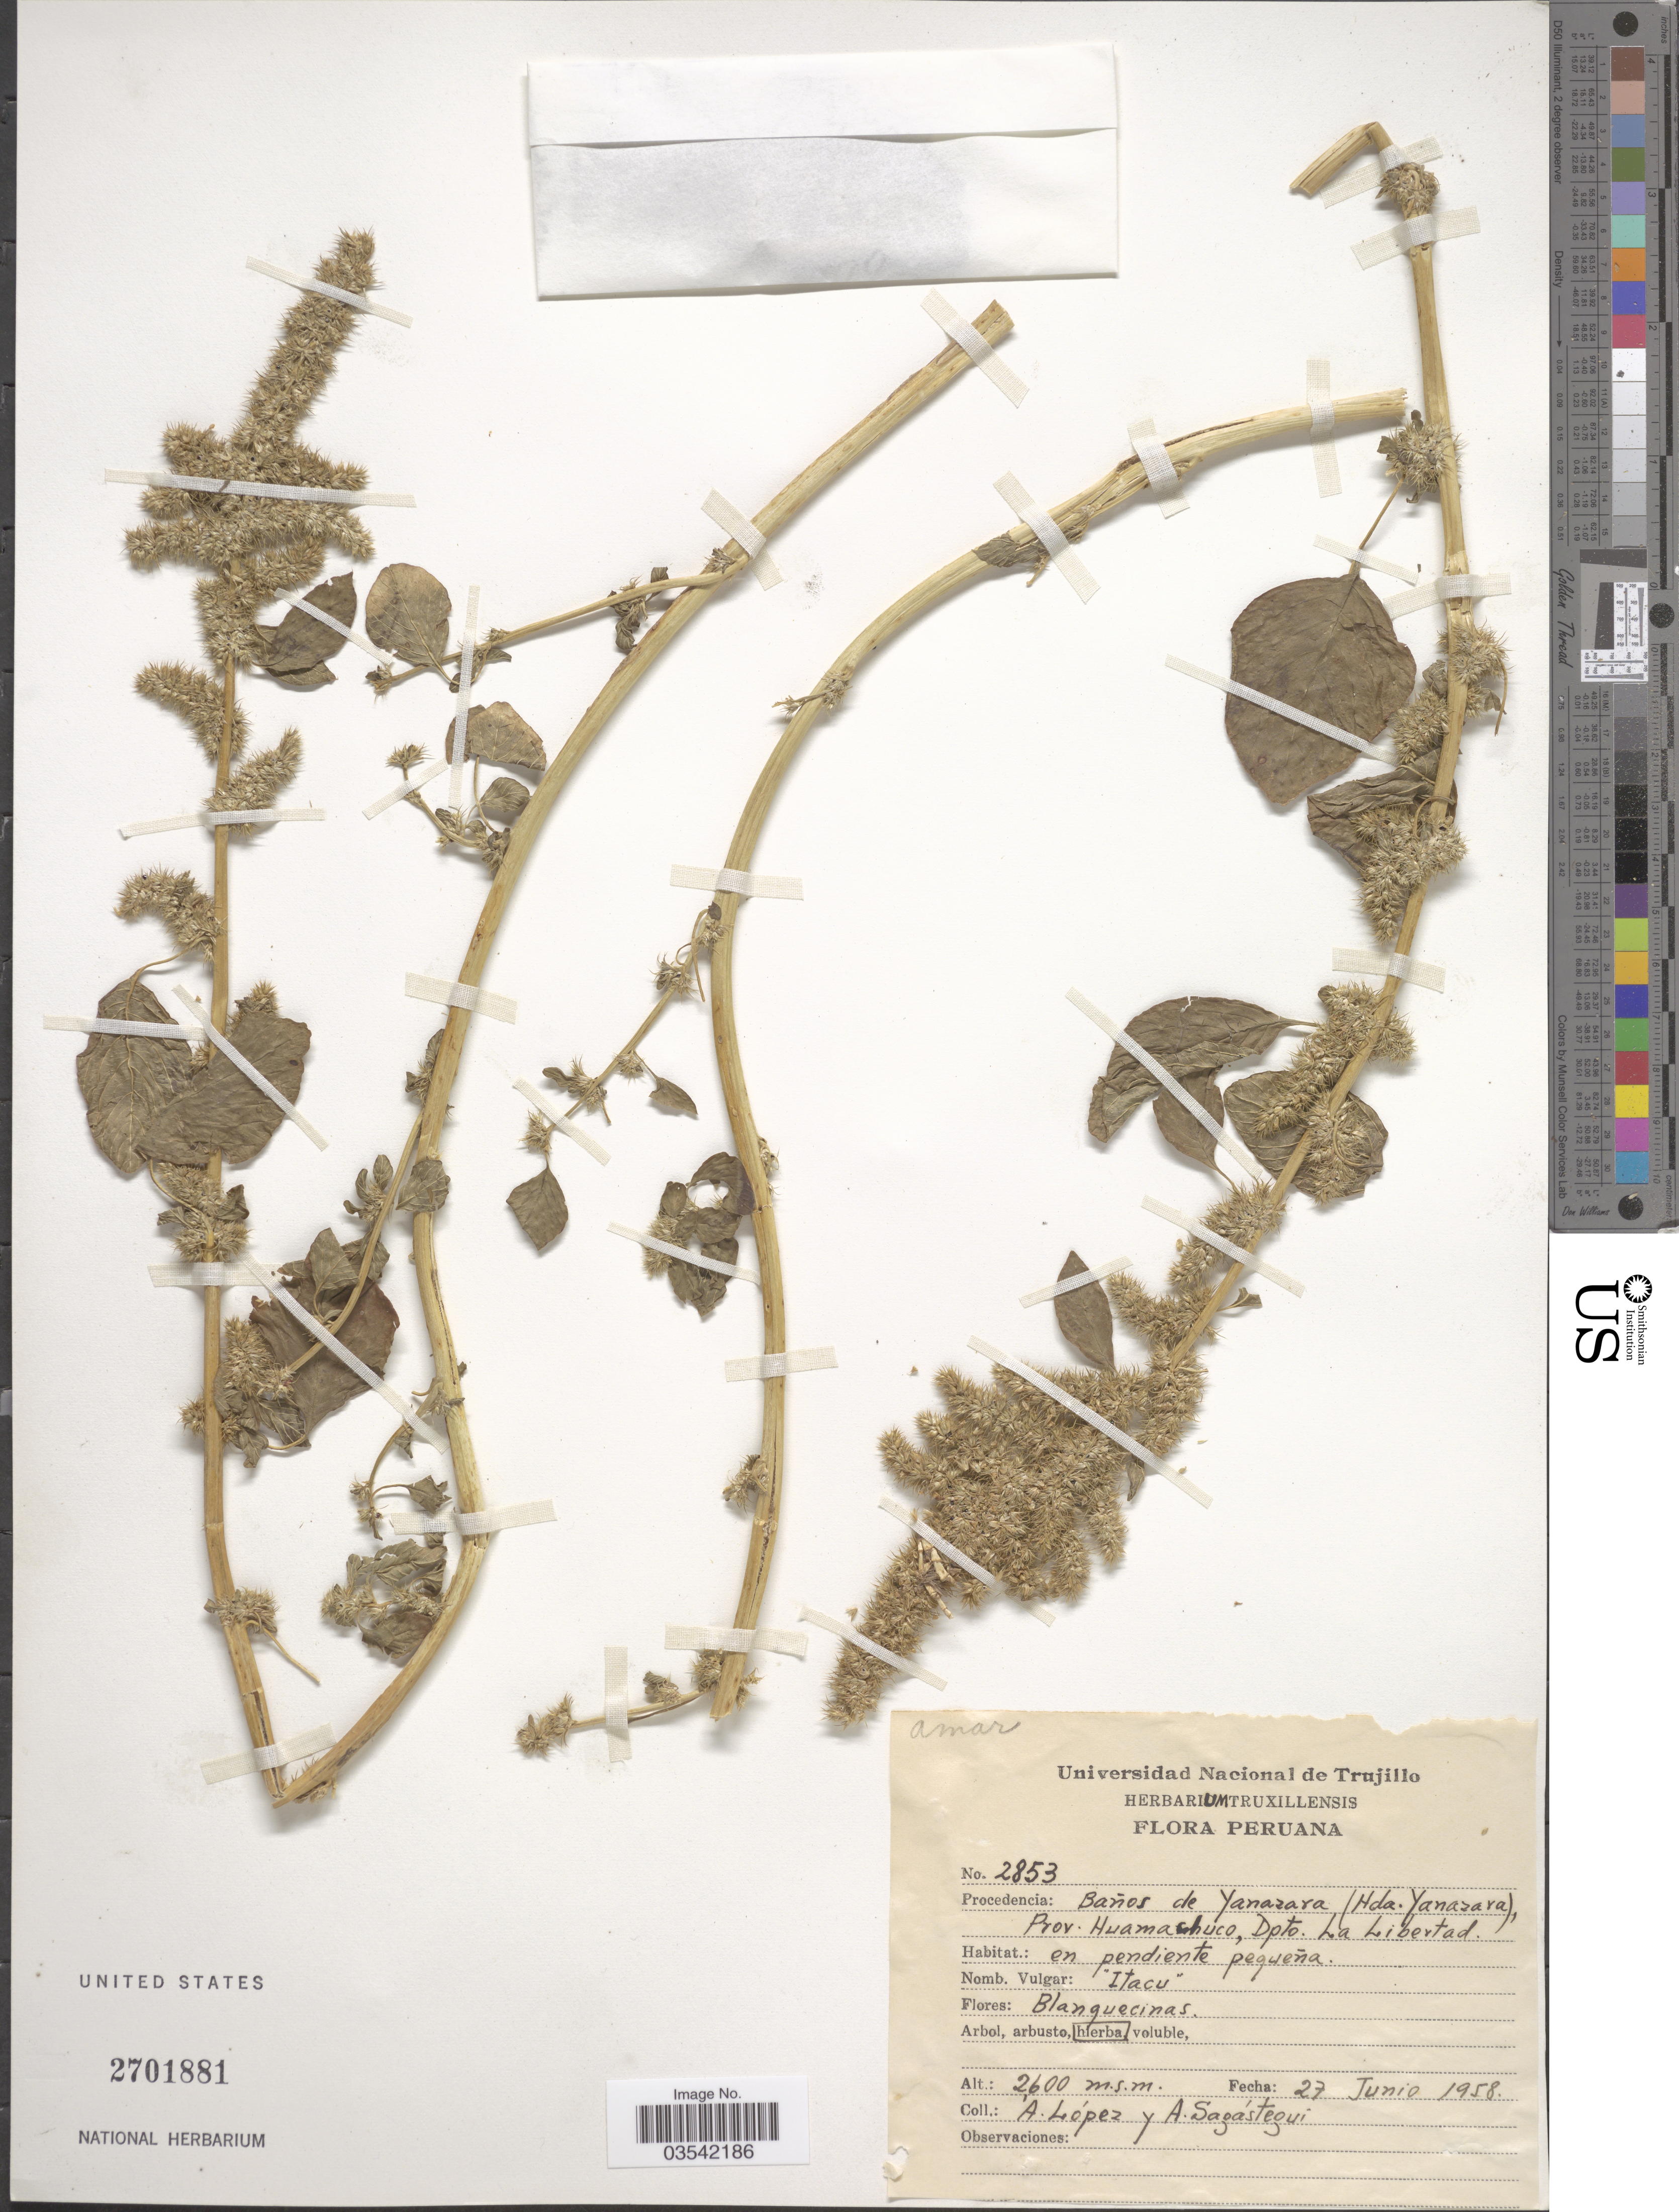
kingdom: Plantae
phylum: Tracheophyta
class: Magnoliopsida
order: Caryophyllales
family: Amaranthaceae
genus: Amaranthus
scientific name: Amaranthus sp.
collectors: A. López & A. Sagástequi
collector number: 2853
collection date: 1958-06-27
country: Peru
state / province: La Libertad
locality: Baños de Yanazara (Hda. Yanazara), Prov. Huamachuco, Dpto. La Libertad.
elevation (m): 2600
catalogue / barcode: US 2701881